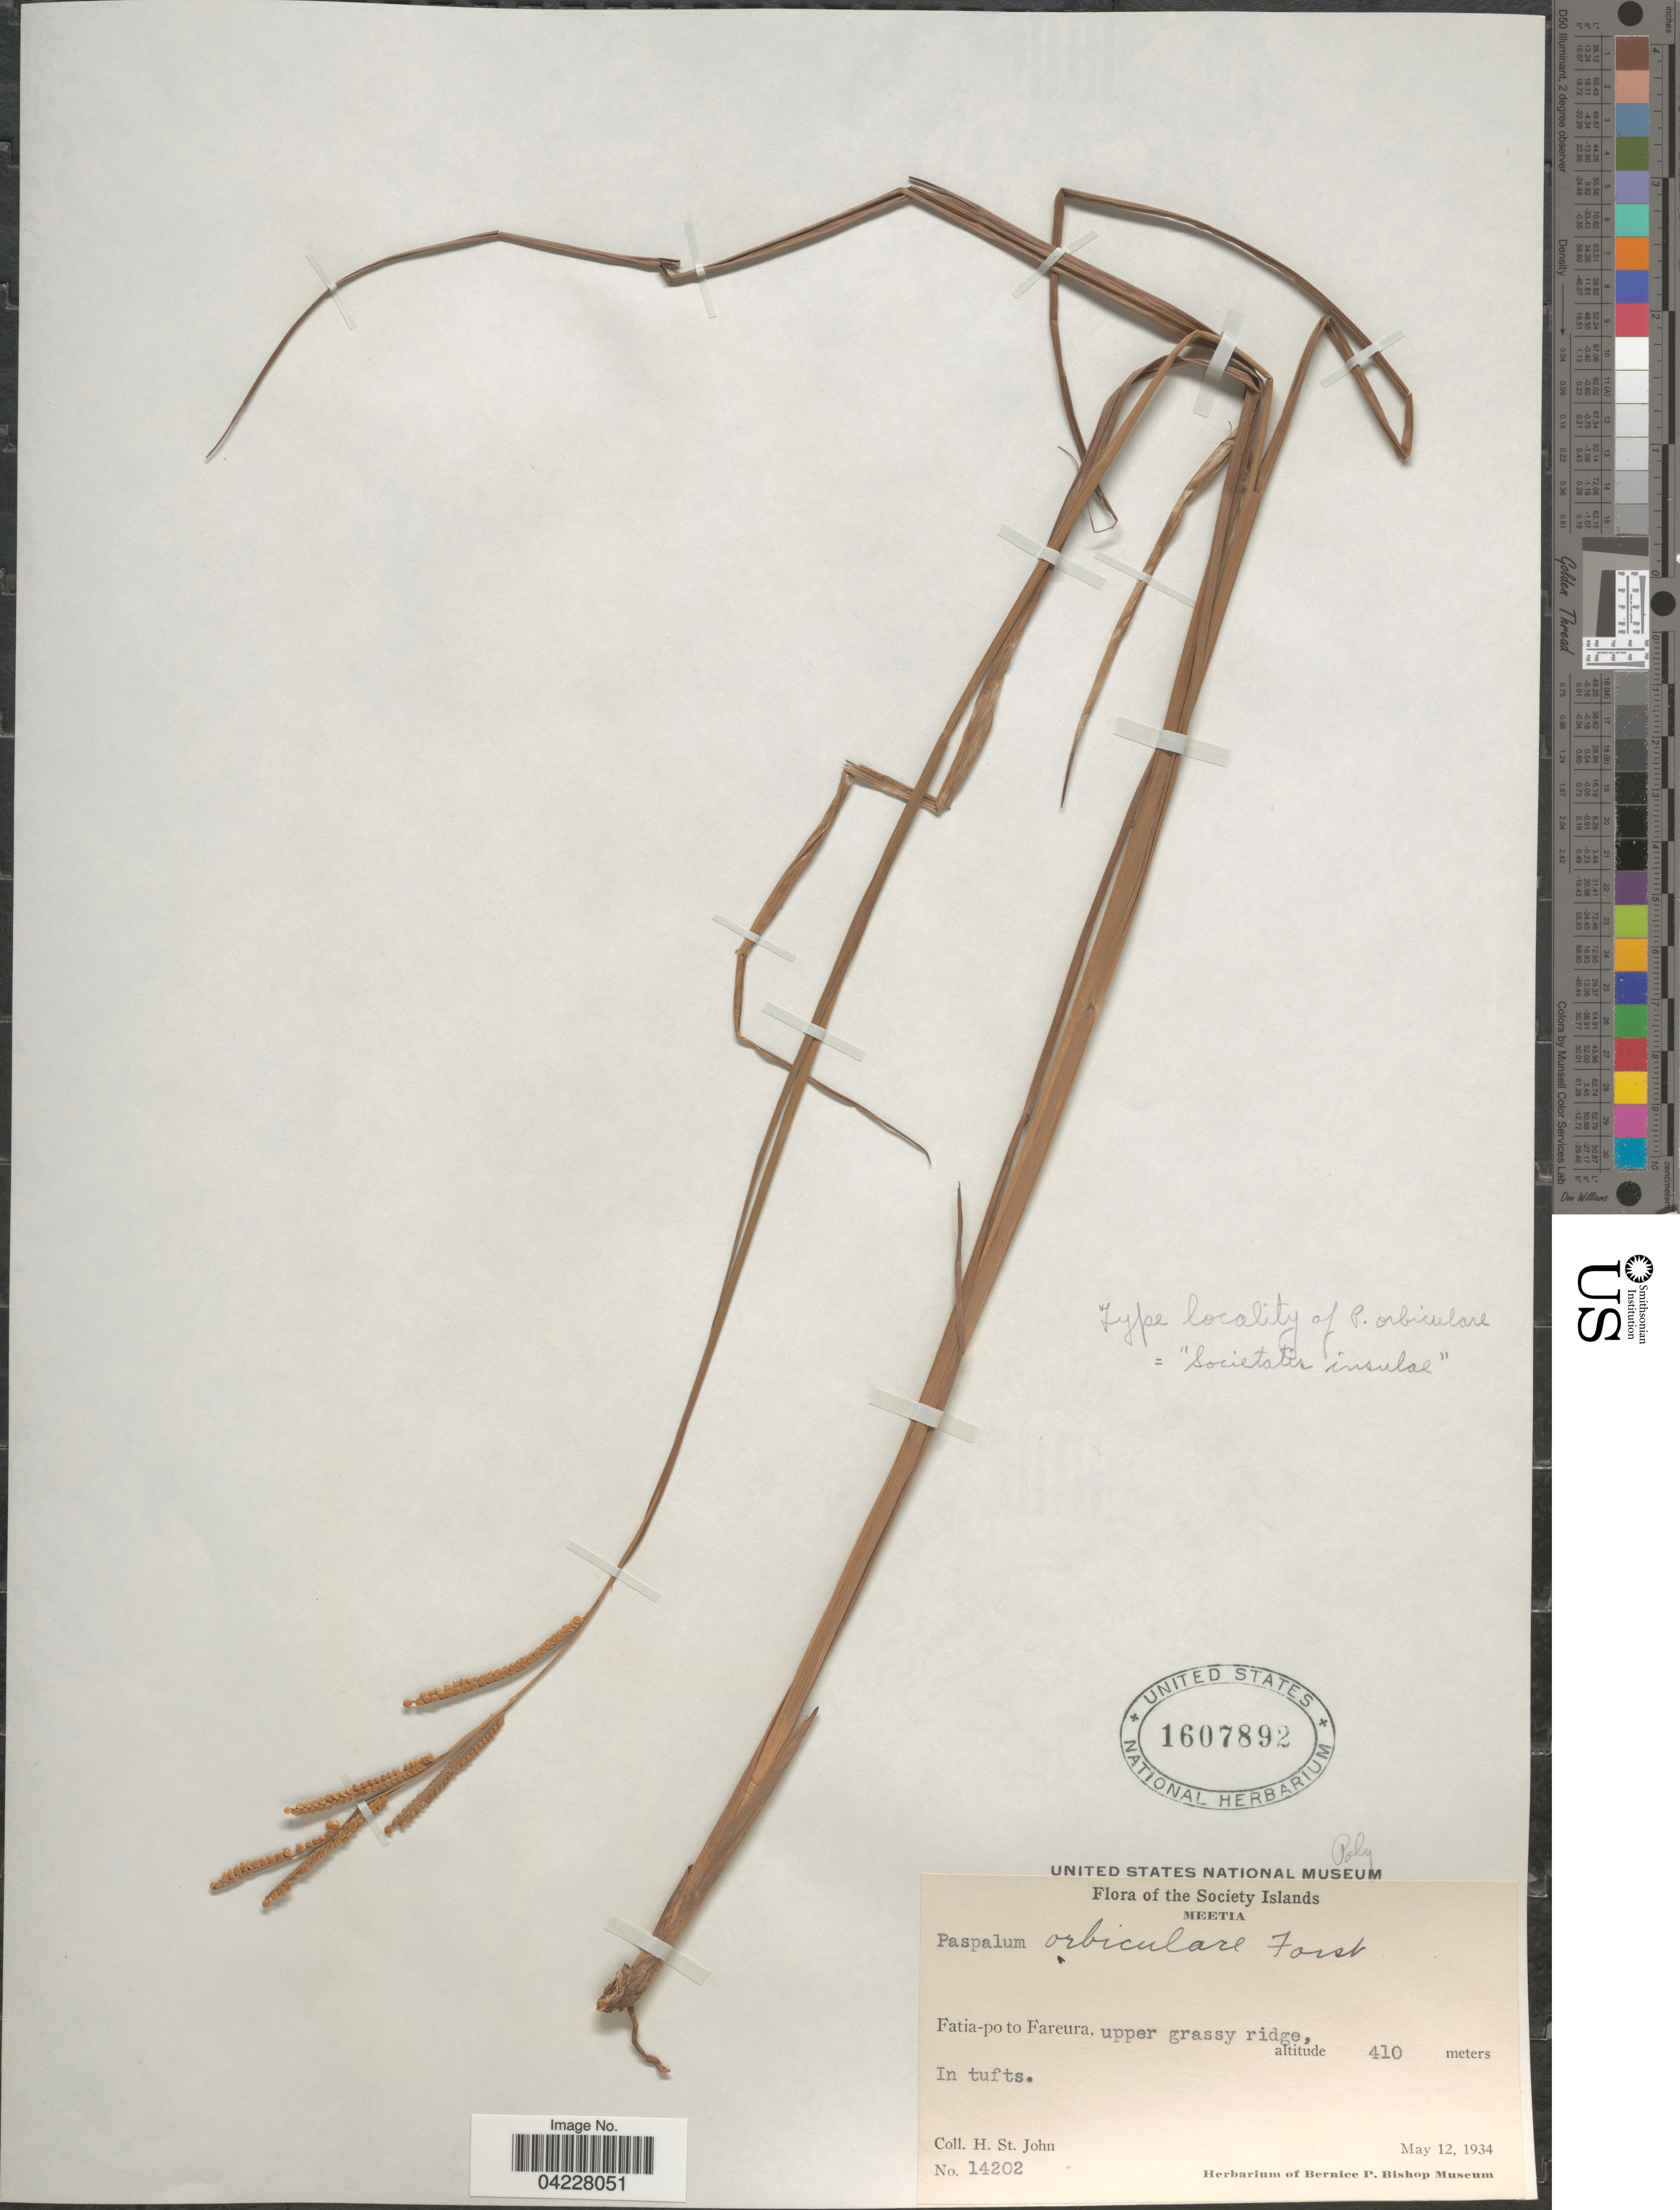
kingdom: Plantae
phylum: Tracheophyta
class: Liliopsida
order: Poales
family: Poaceae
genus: Paspalum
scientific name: Paspalum orbiculare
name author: G. Forst.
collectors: H. St. John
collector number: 14202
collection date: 1934-05-12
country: French Polynesia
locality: The Society Islands. Meetia. Fatia-po to Fareura.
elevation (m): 410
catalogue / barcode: US 1607892